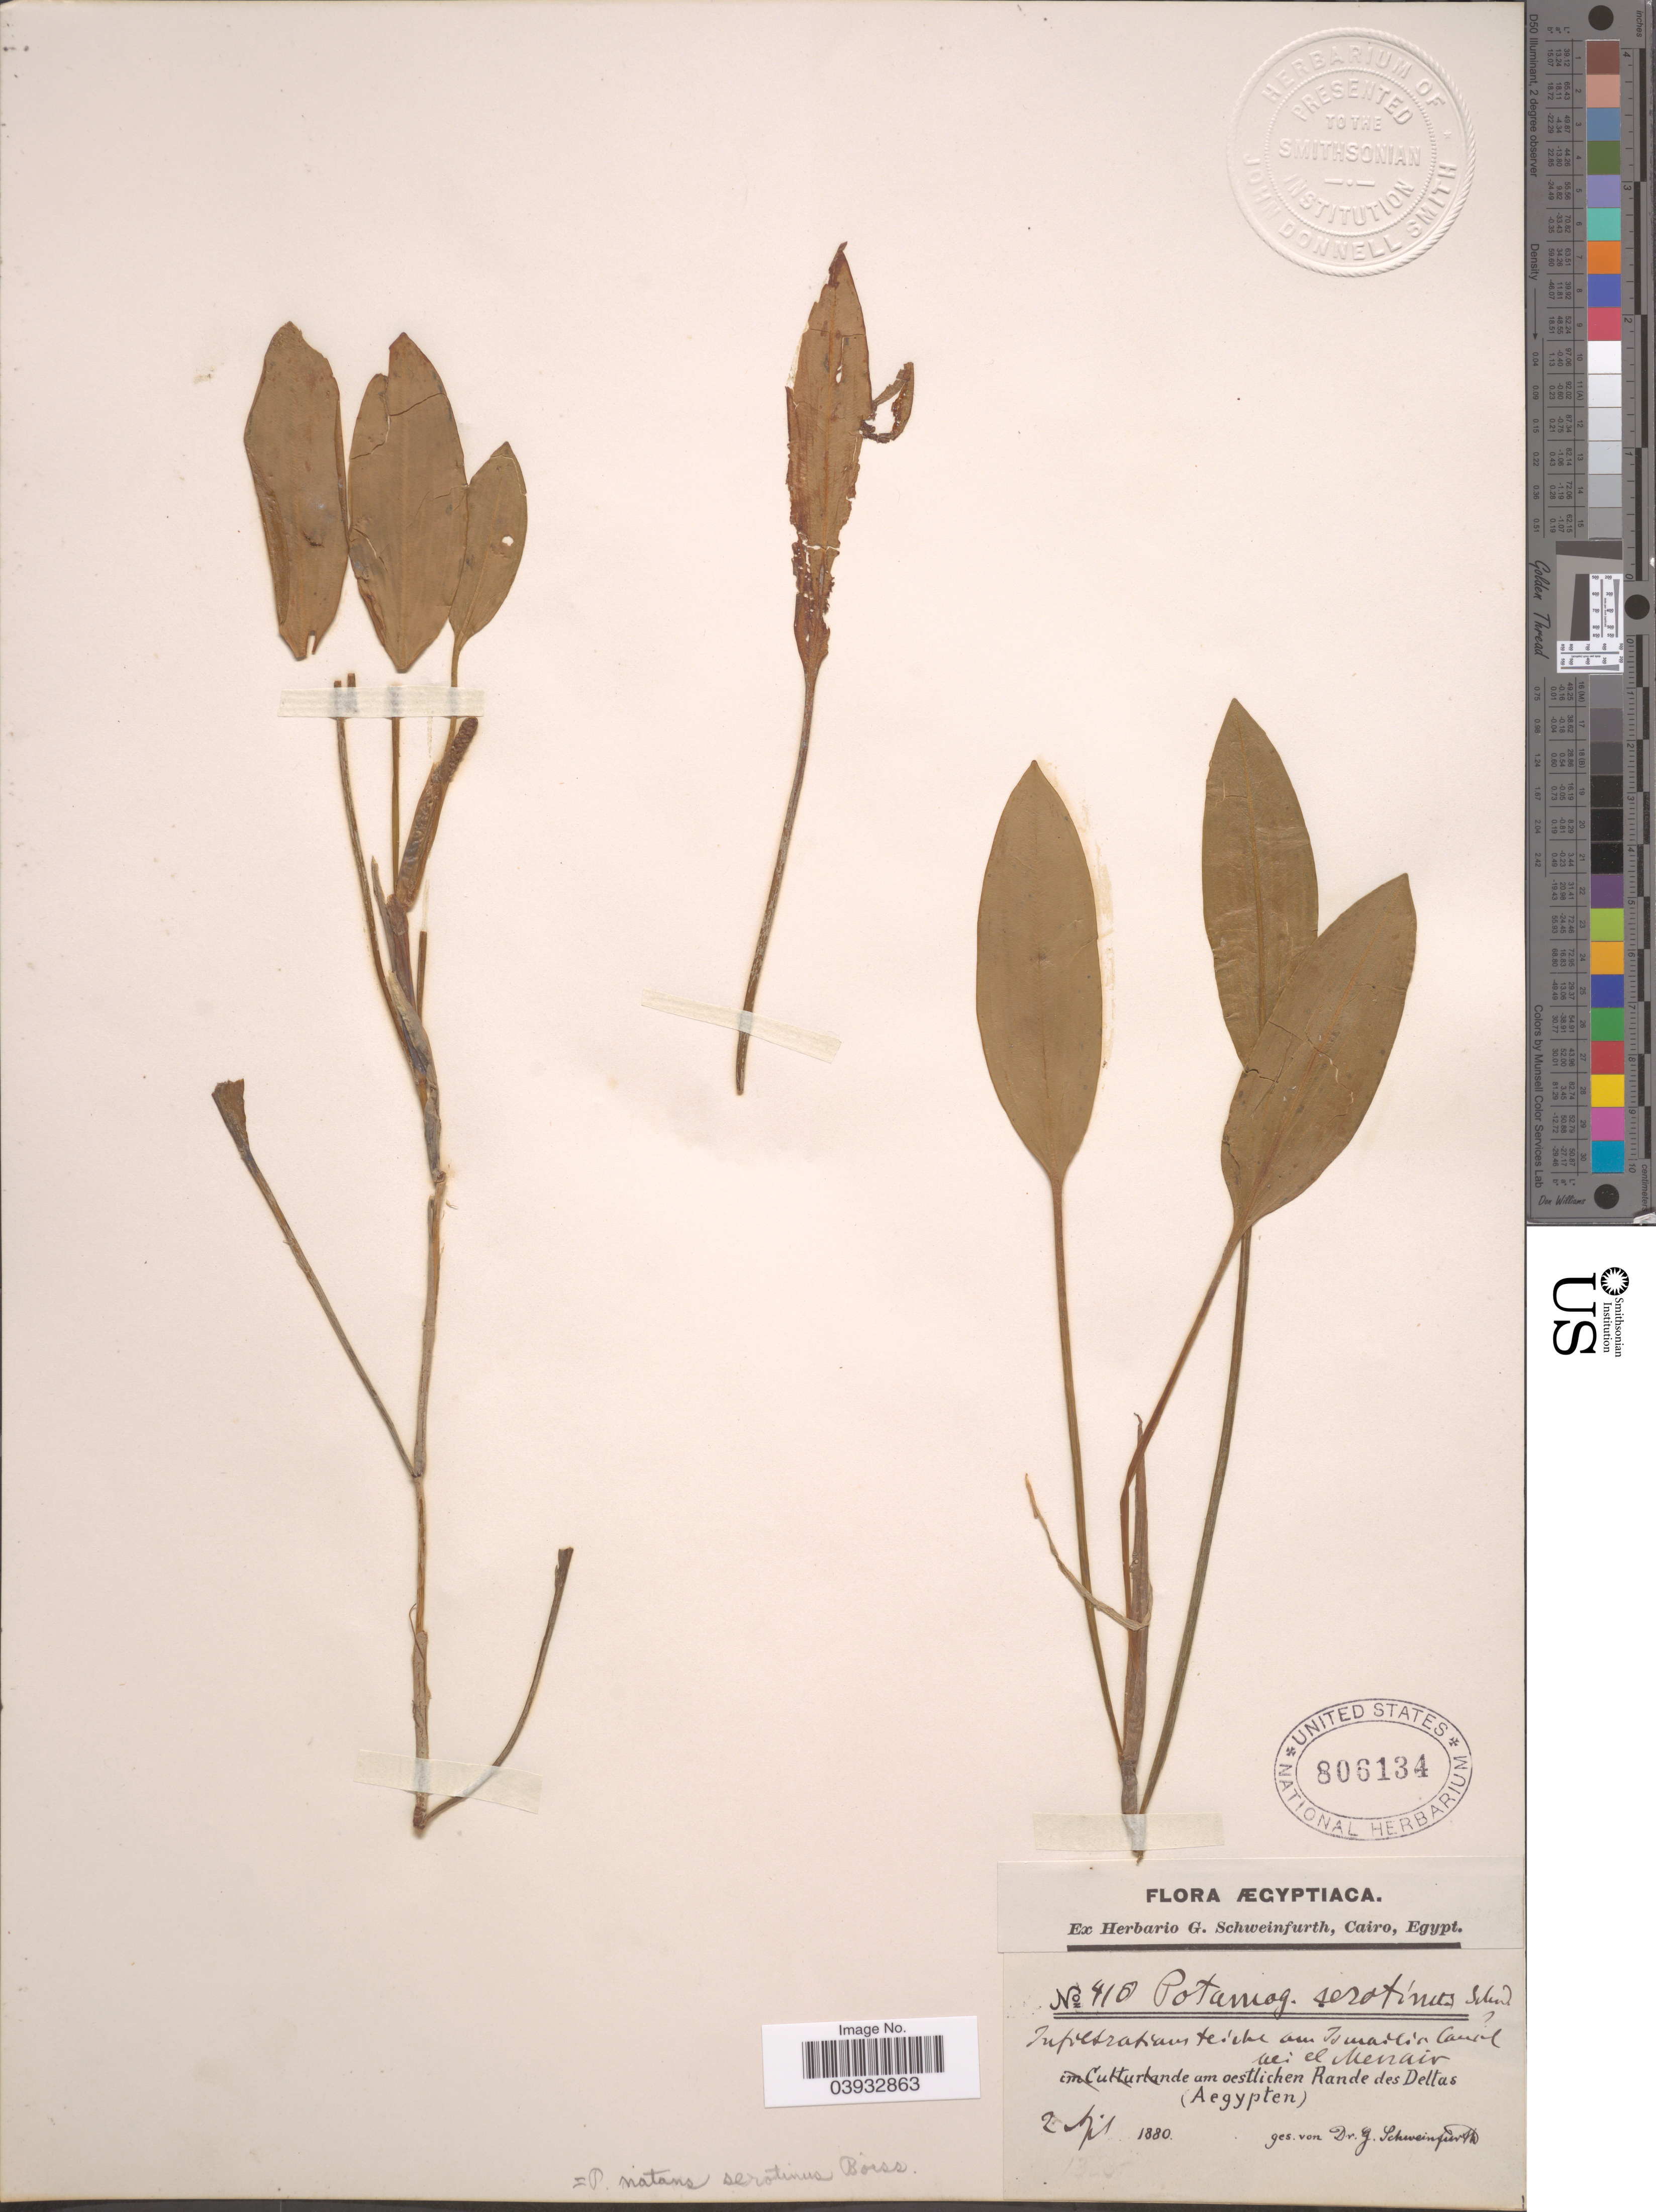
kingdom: Plantae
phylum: Tracheophyta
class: Liliopsida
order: Alismatales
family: Potamogetonaceae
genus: Potamogeton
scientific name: Potamogeton serotinus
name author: Schrad. ex Schult. & Schult. f.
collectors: G. A. Schweinfurth (herbarium)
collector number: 416*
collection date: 1880-04-02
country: Egypt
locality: Am oestlichen Rande des Deltas (Aeygypten).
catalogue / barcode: US 806134